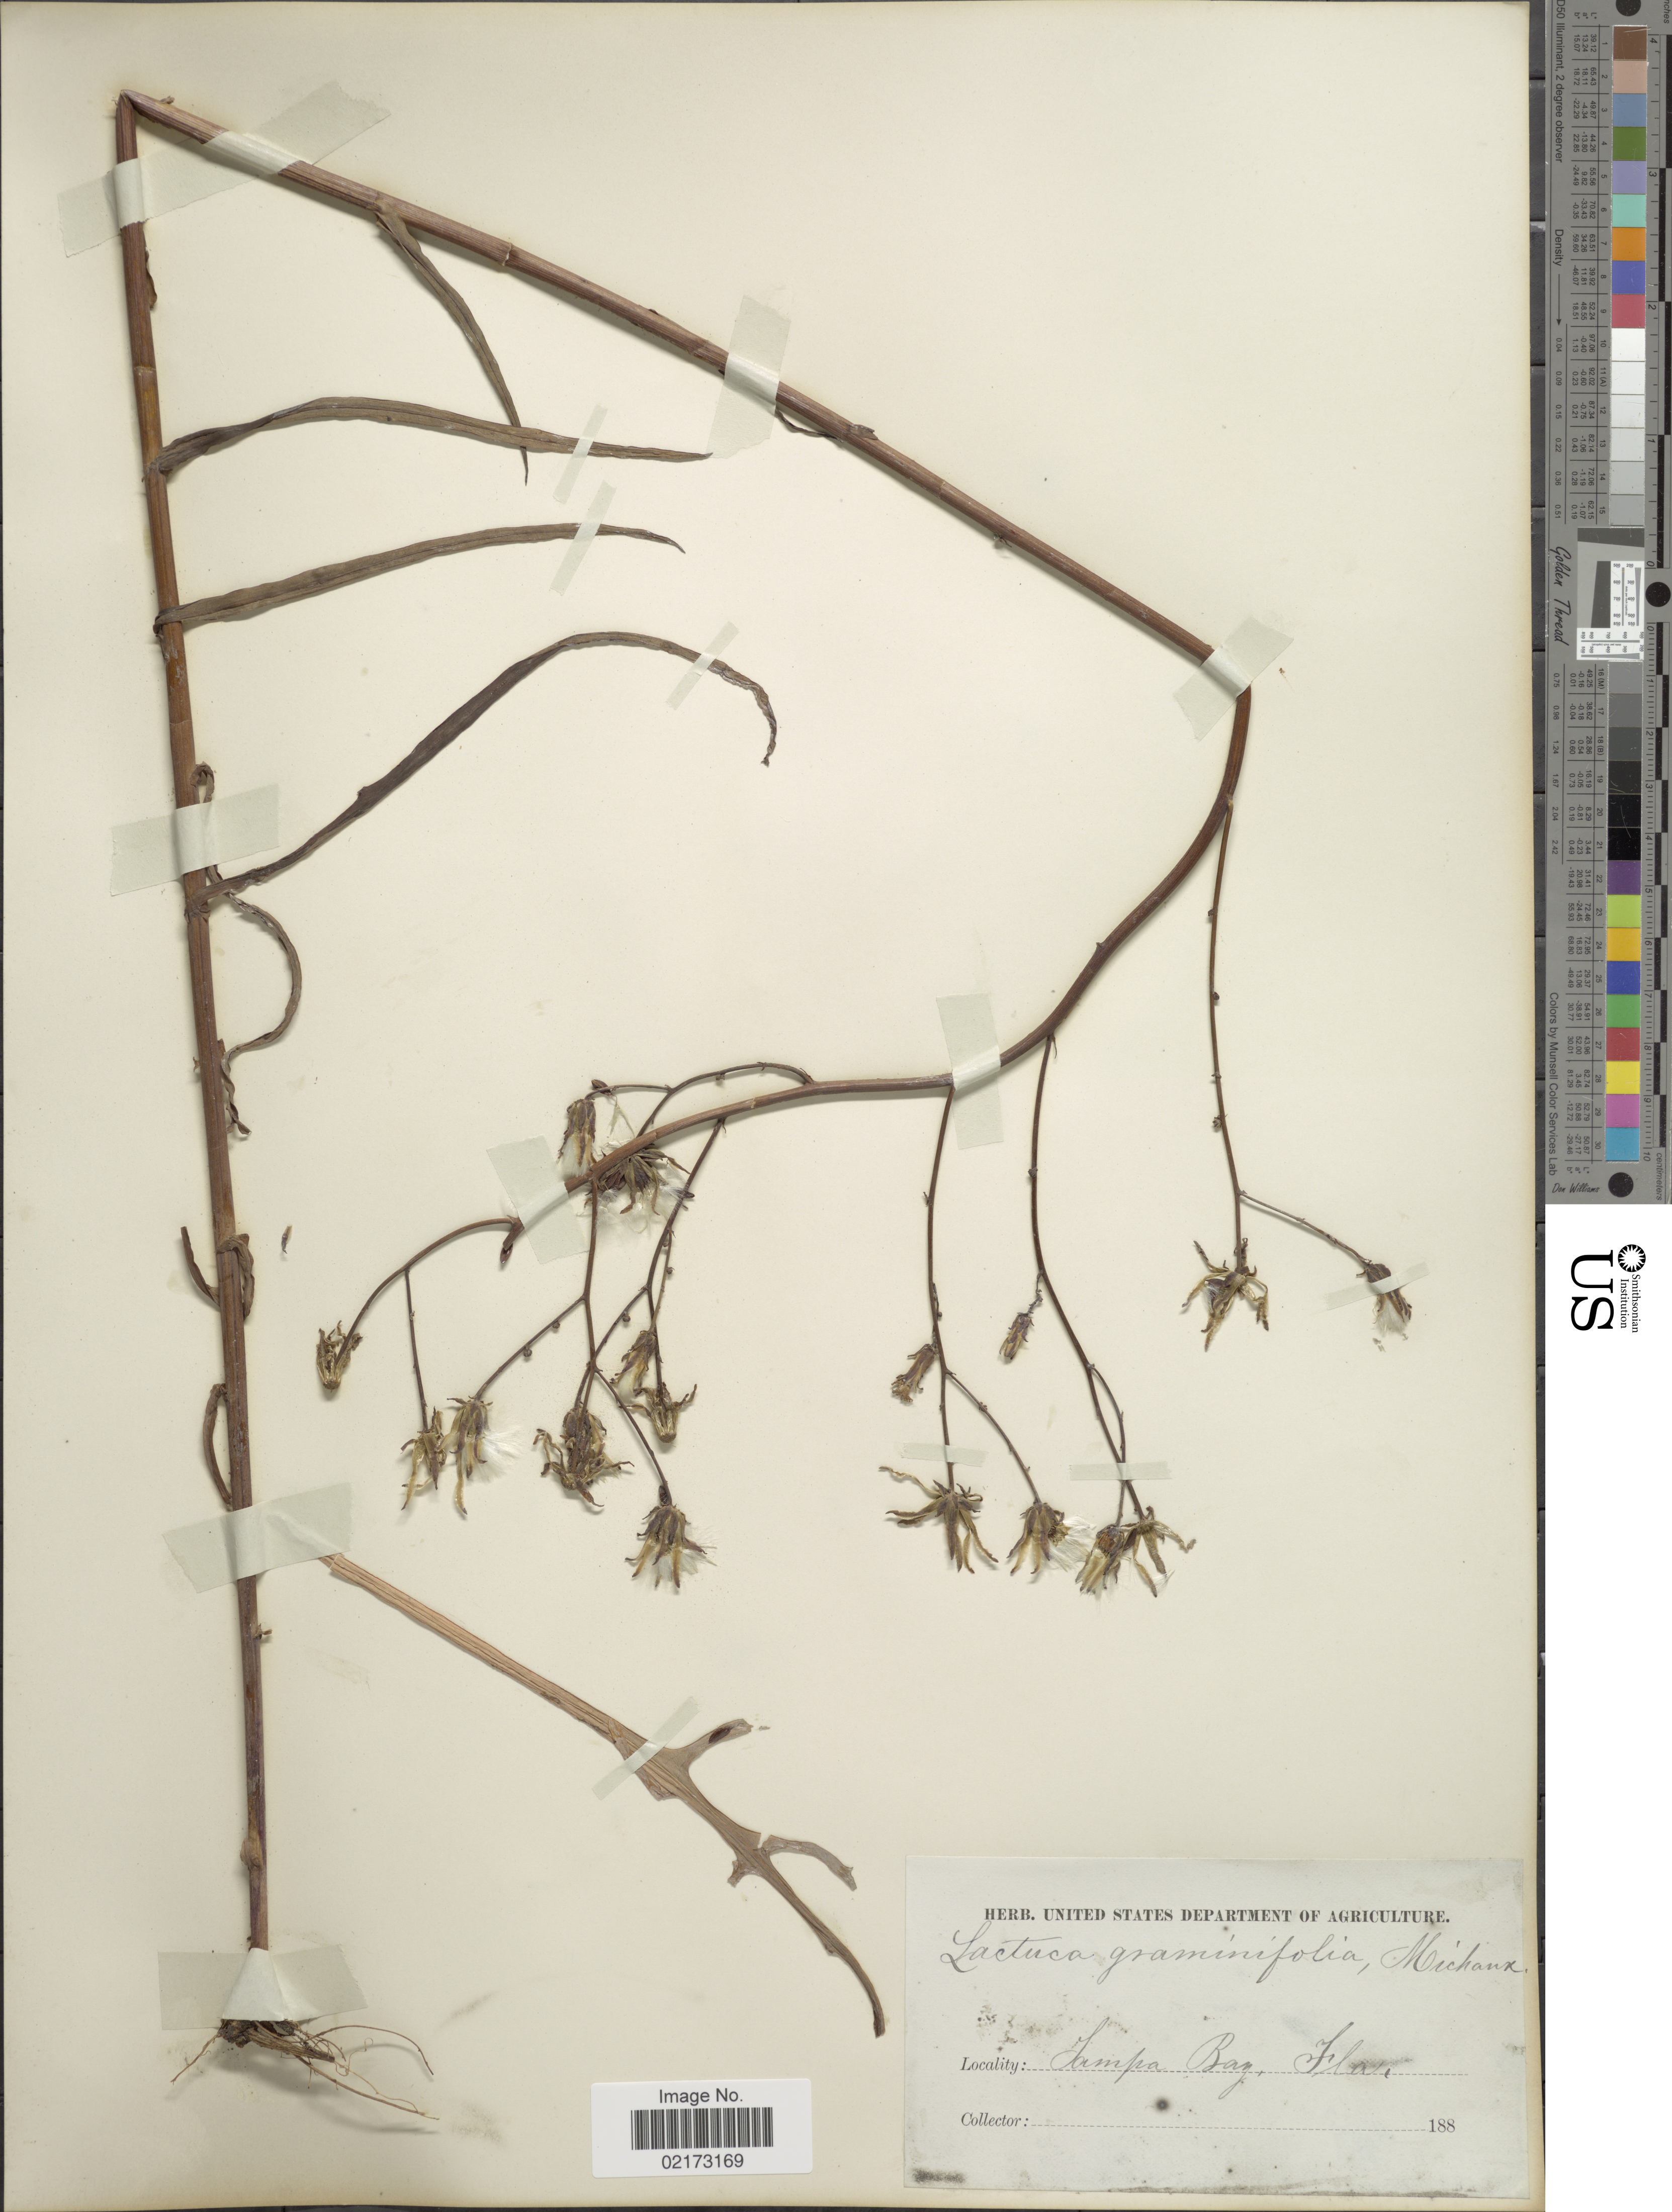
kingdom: Plantae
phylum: Tracheophyta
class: Magnoliopsida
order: Asterales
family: Asteraceae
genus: Lactuca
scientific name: Lactuca graminifolia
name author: Michx.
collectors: ex herb. U. S. Department of Agriculture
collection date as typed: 188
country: United States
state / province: Florida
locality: Tampa Bay